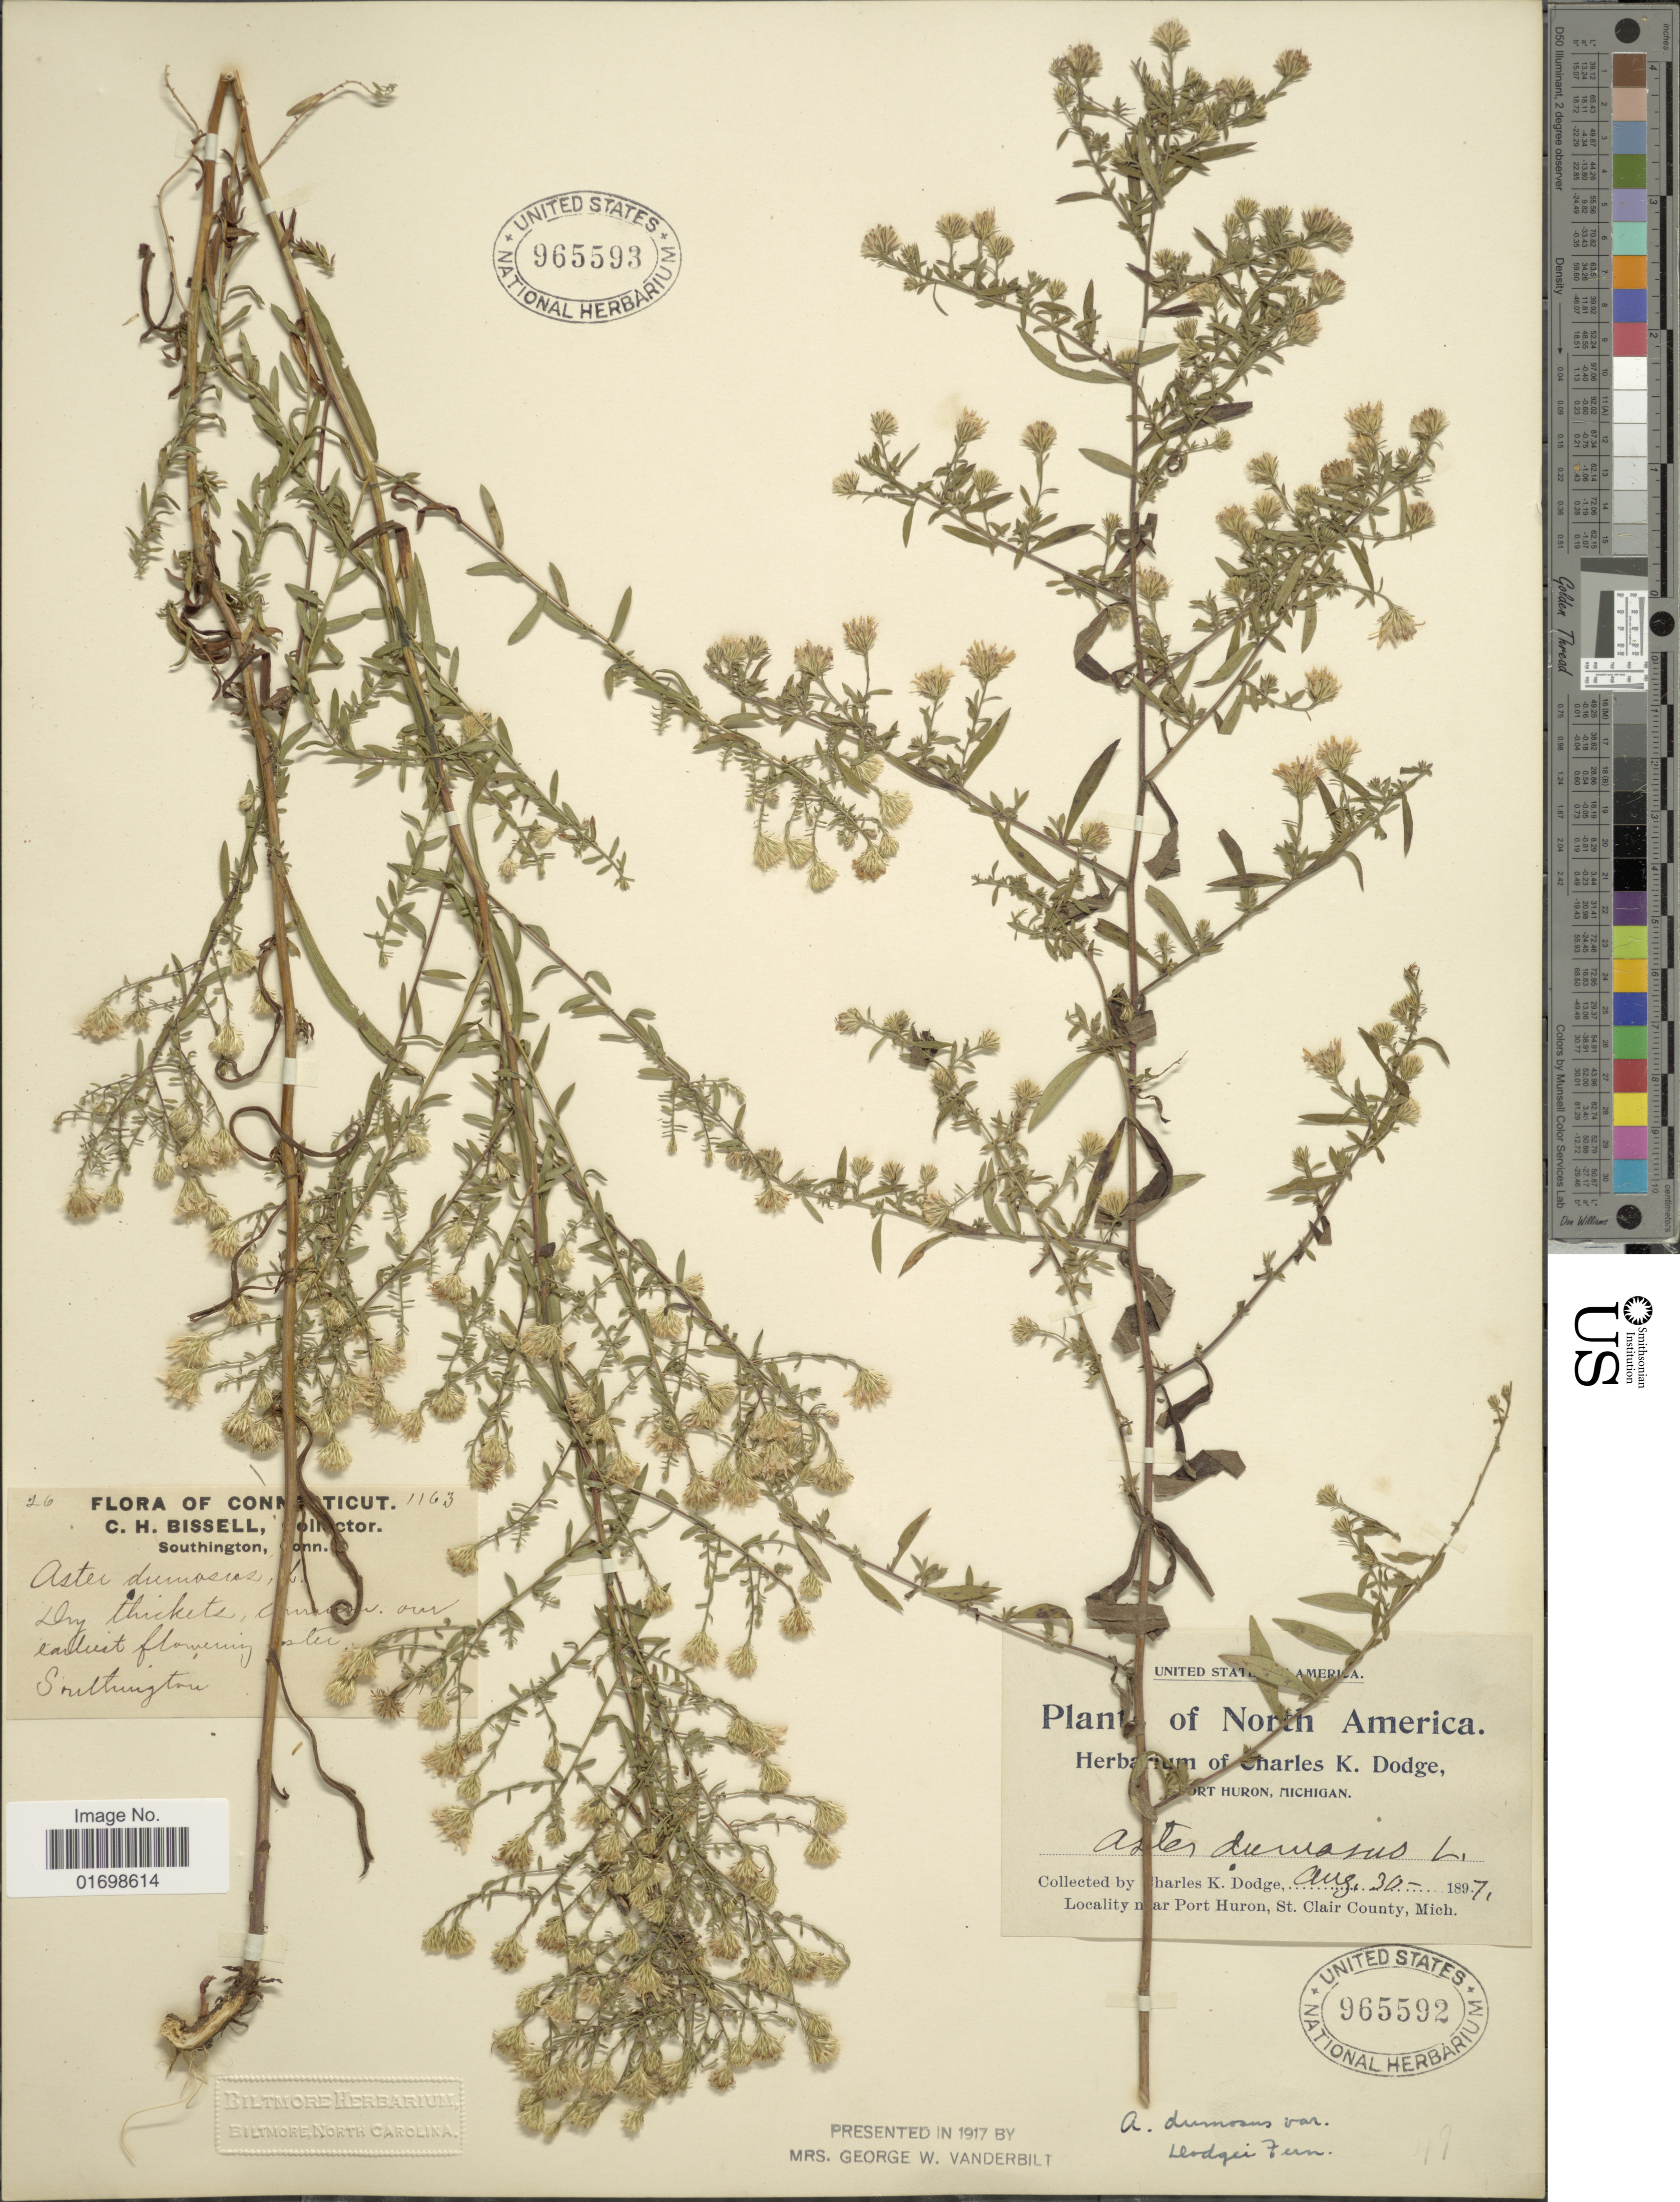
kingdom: Plantae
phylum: Tracheophyta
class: Magnoliopsida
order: Asterales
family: Asteraceae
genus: Symphyotrichum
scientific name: Symphyotrichum dumosum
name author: (L.) G.L. Nesom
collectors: C. Dodge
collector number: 26/1163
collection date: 1897-08-30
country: United States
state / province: Connecticut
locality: Connect[illegible text]ticut, [illegible text], Near Port Huron, St. Clair County, Mich.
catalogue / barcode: US 965592